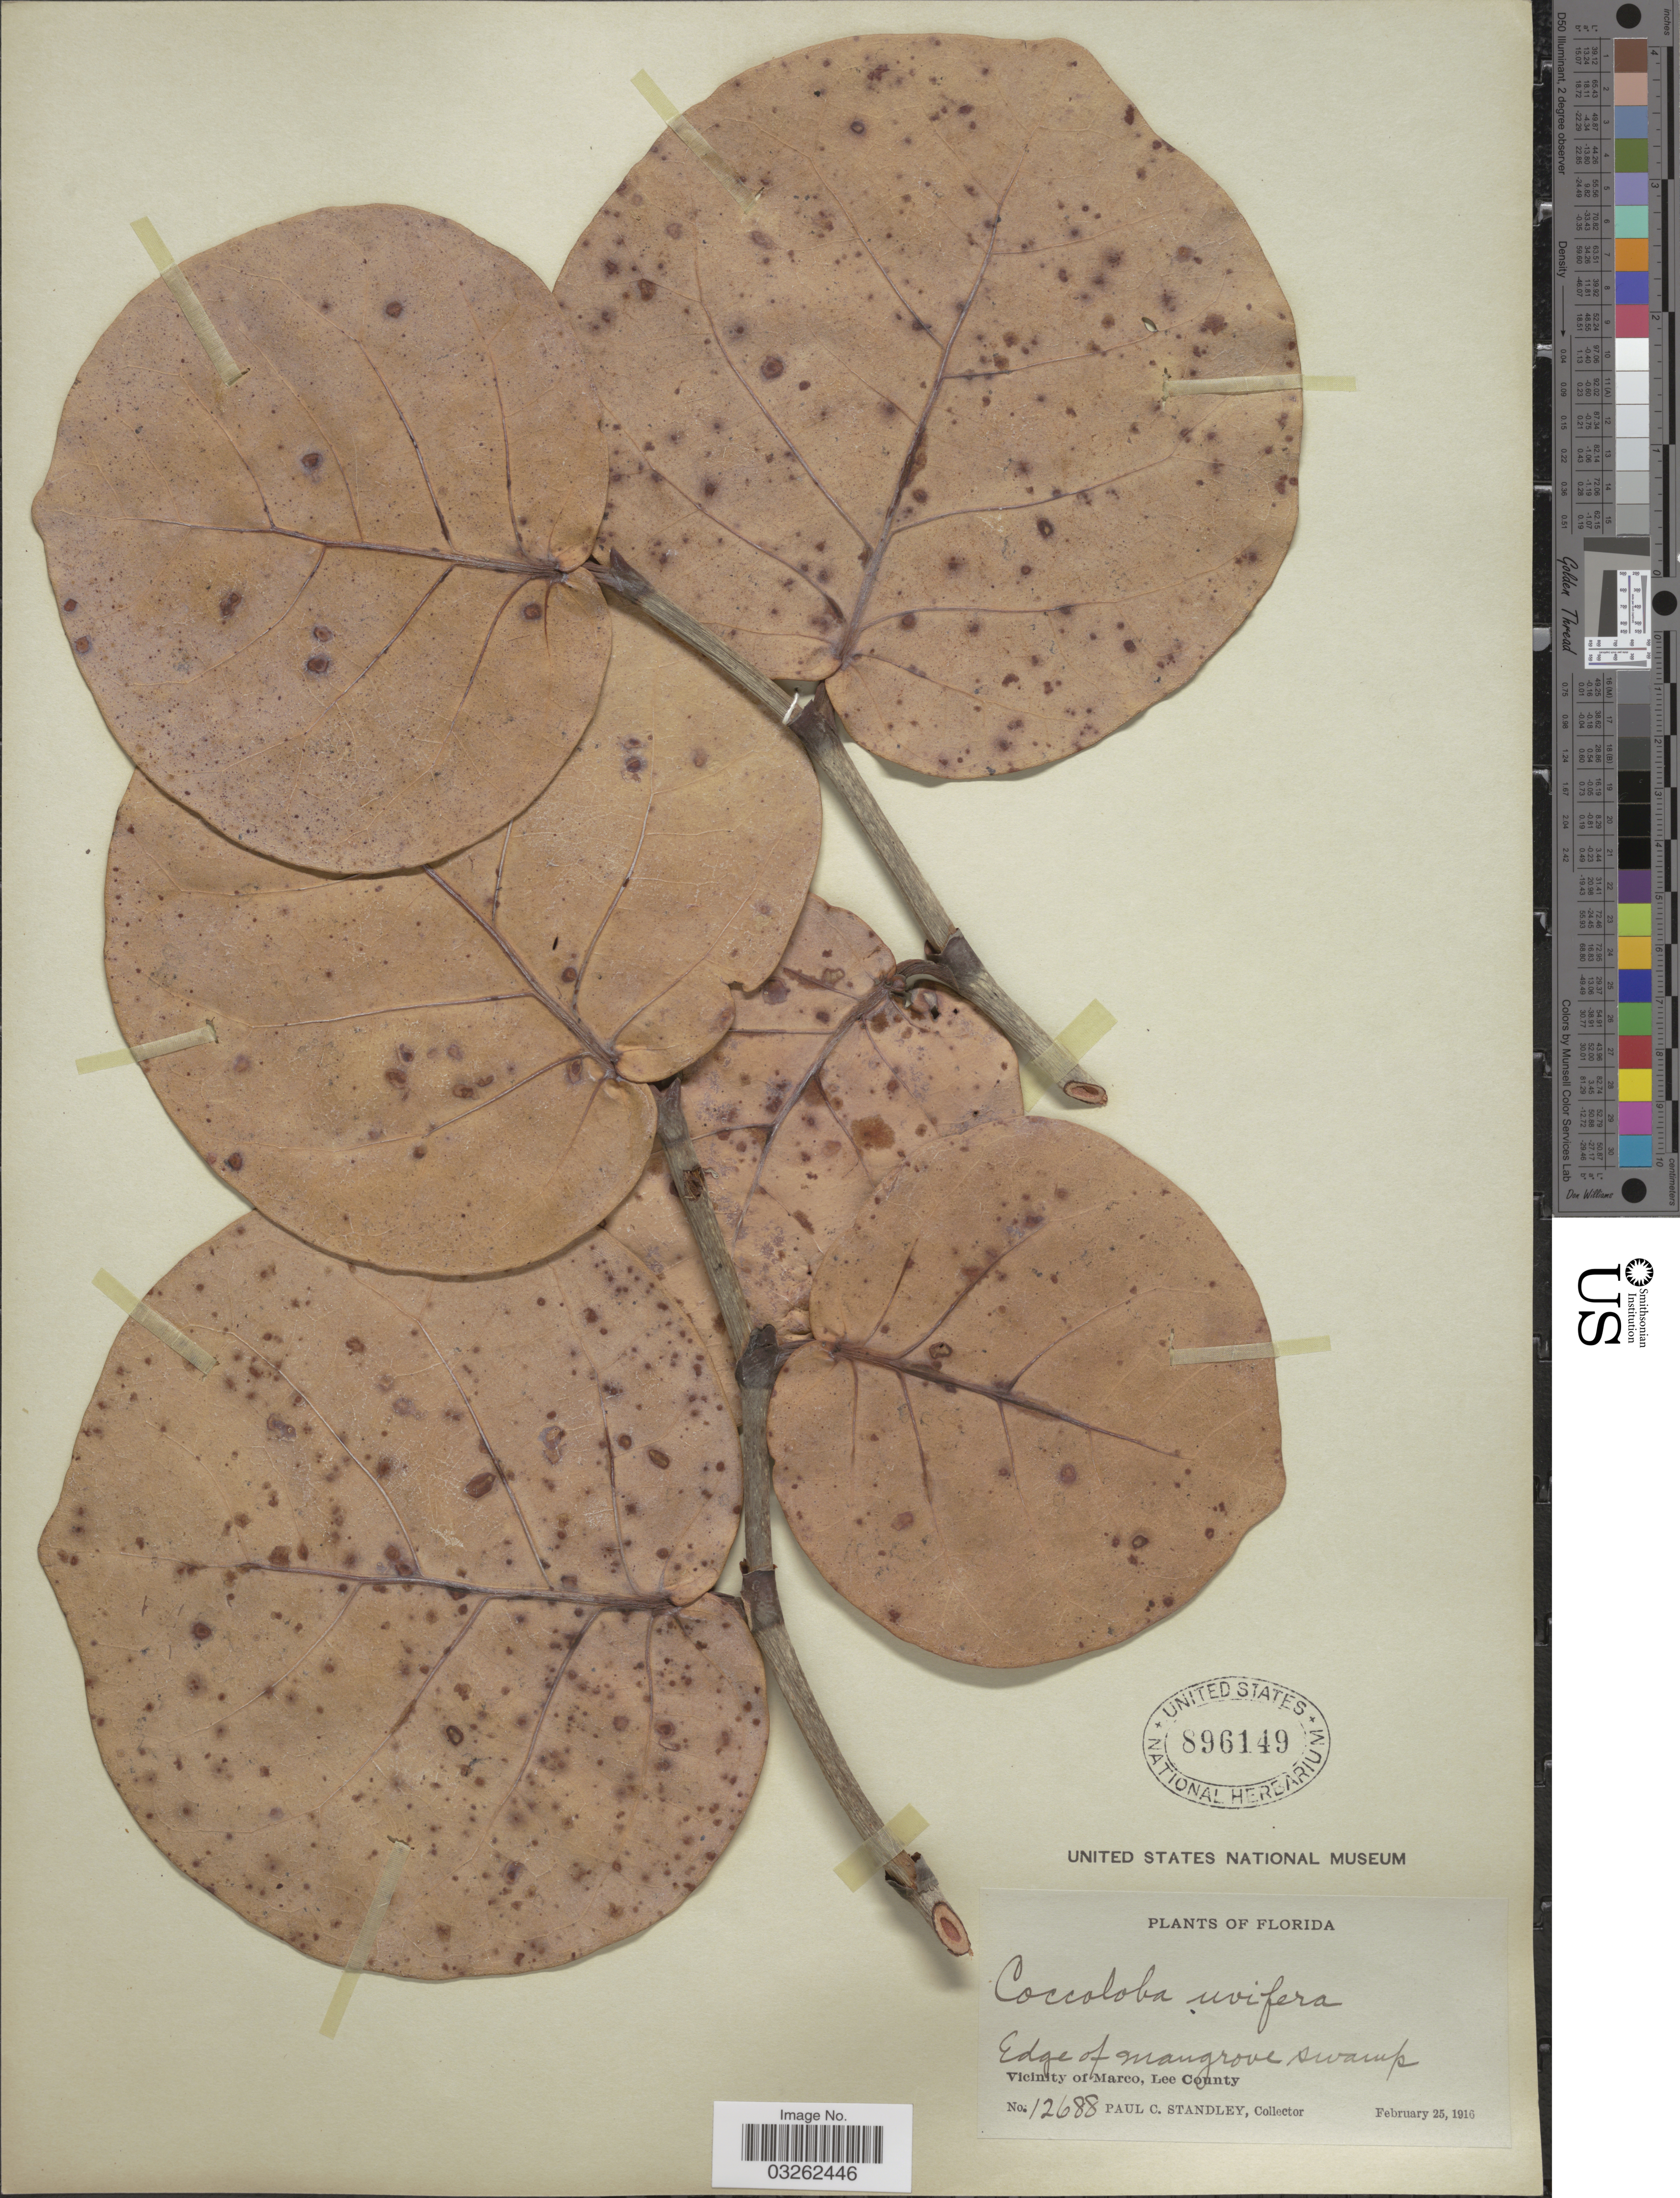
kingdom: Plantae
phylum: Tracheophyta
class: Magnoliopsida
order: Caryophyllales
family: Polygonaceae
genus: Coccoloba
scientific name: Coccoloba uvifera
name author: L.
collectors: P. C. Standley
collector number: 12688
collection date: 1916-02-25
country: United States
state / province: Florida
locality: Vicinity of Marco, Lee County.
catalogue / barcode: US 896149